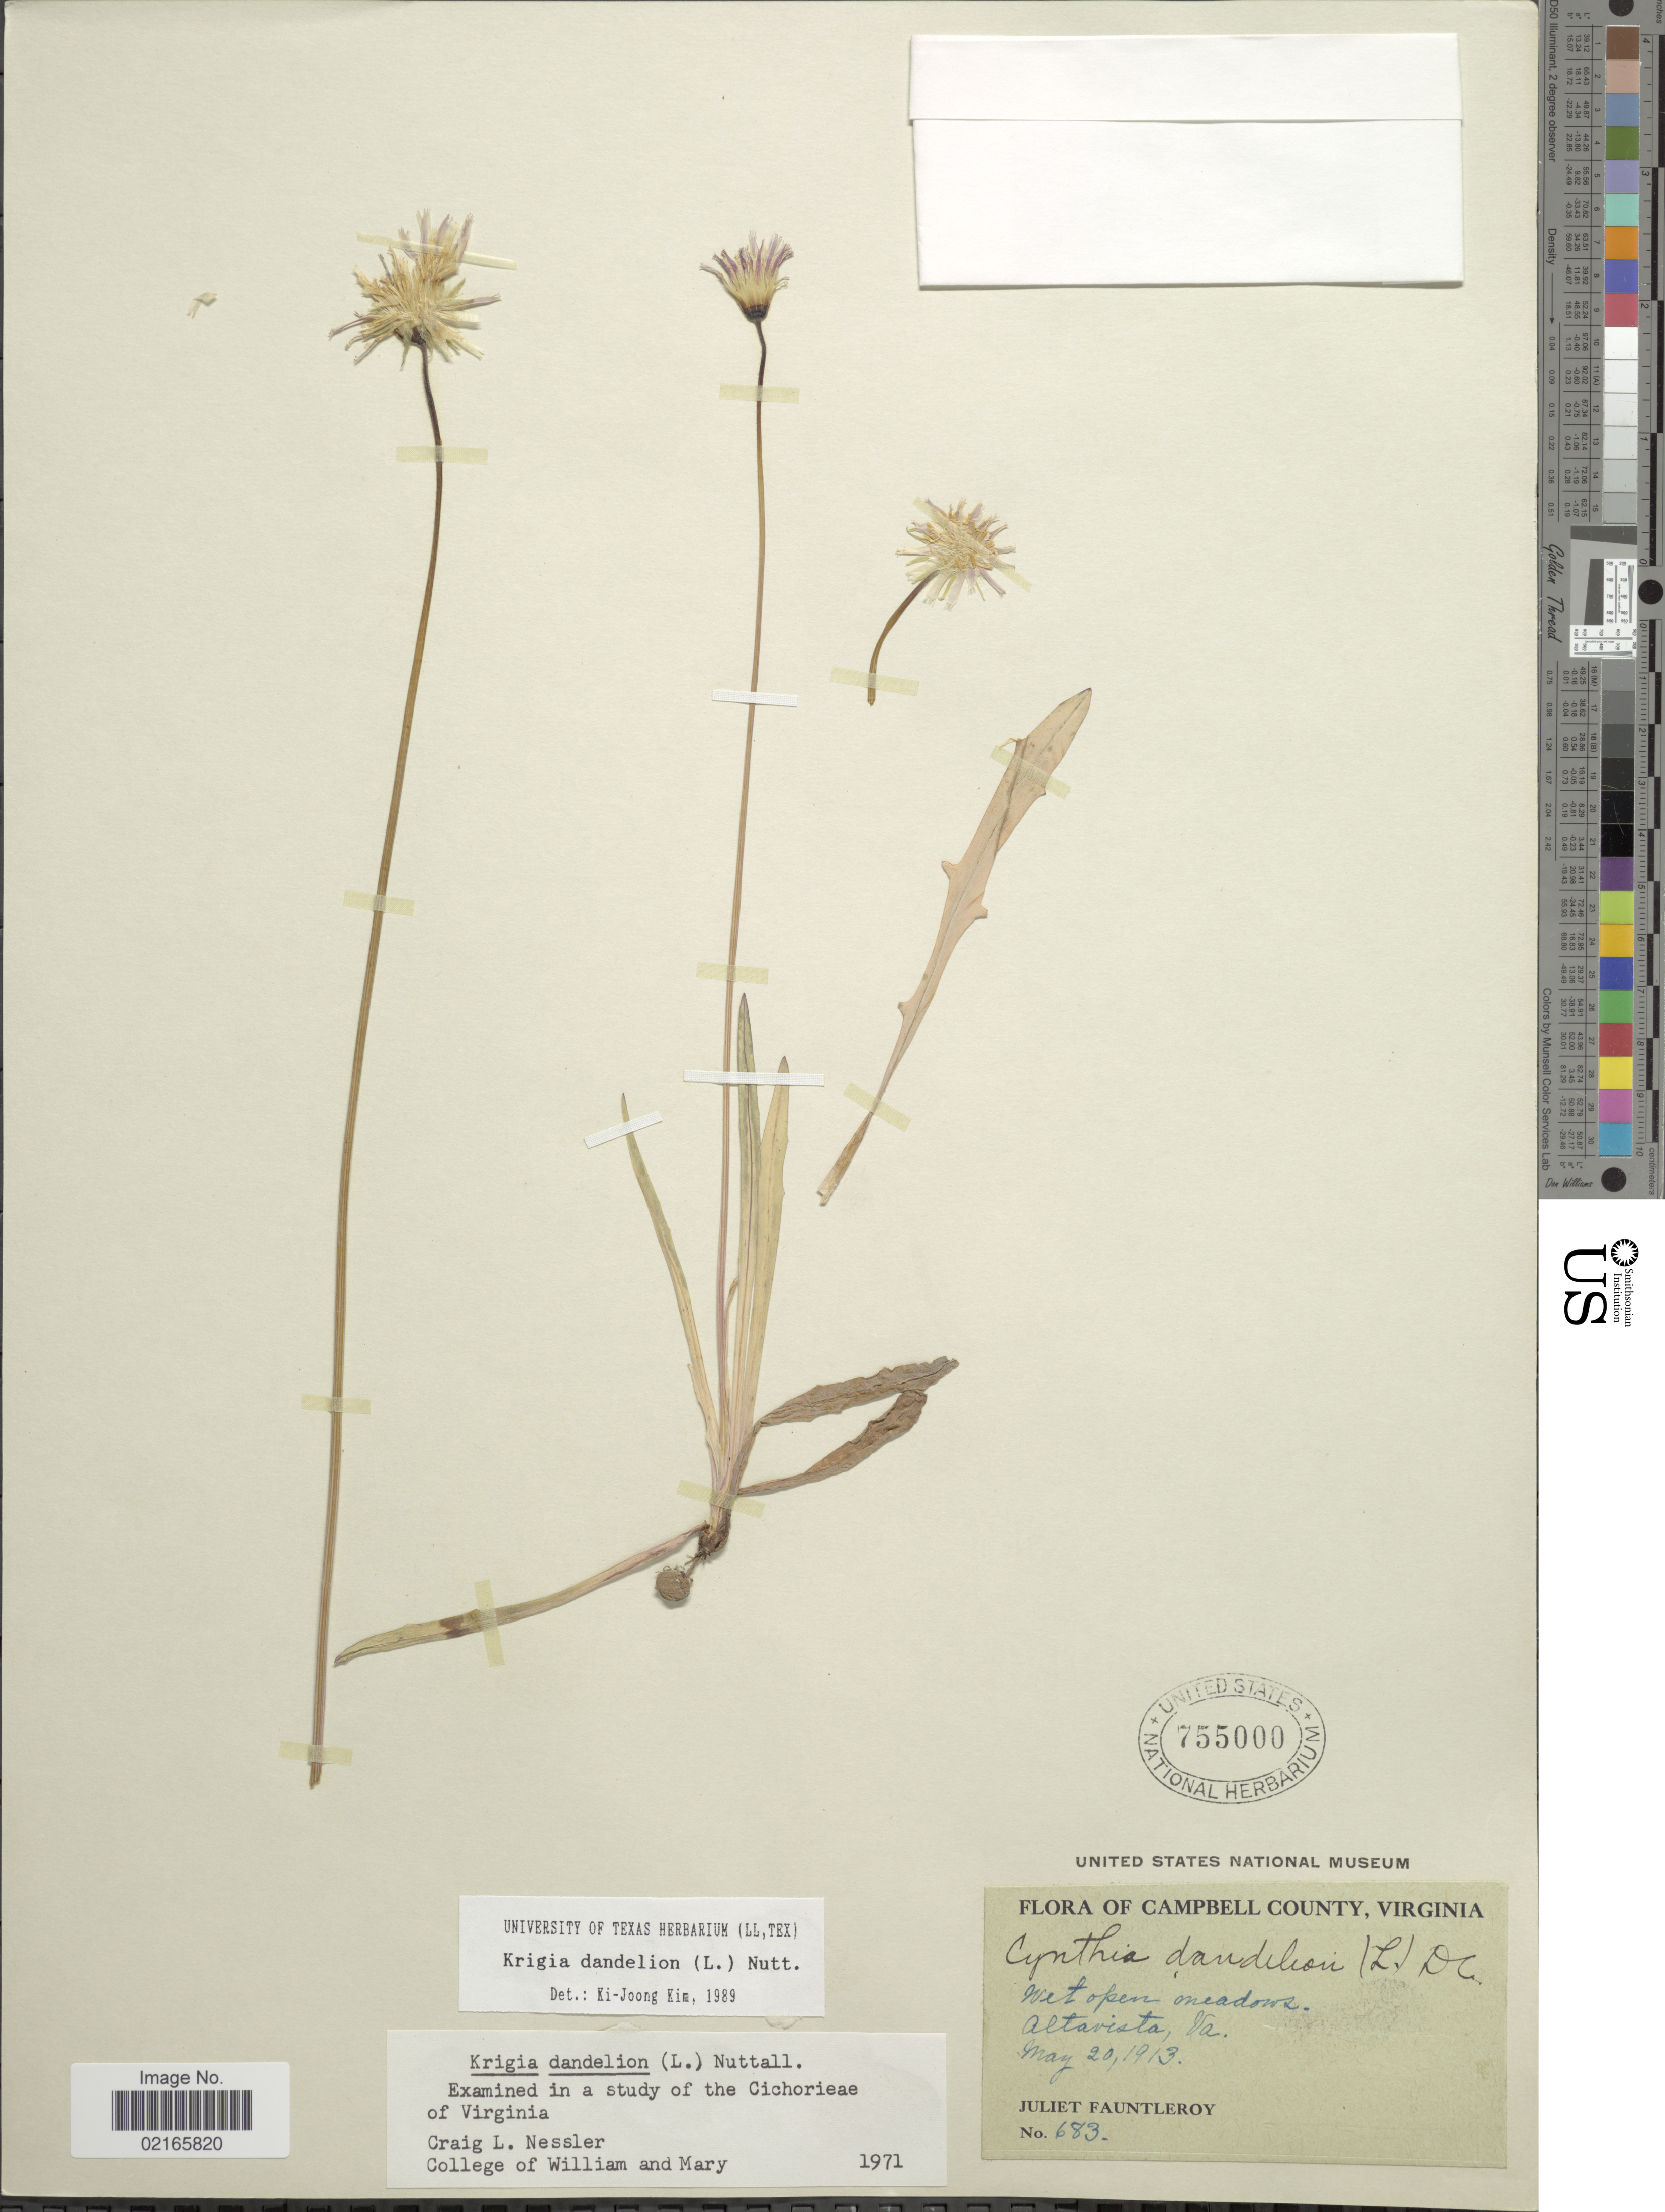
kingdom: Plantae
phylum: Tracheophyta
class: Magnoliopsida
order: Asterales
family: Asteraceae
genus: Krigia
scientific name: Krigia dandelion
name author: (L.) Nutt.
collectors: J. Fauntleroy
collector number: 683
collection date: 1913-05-20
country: United States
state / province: Virginia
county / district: Campbell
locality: Campbell County, wet open meadows, Altavista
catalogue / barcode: US 755000